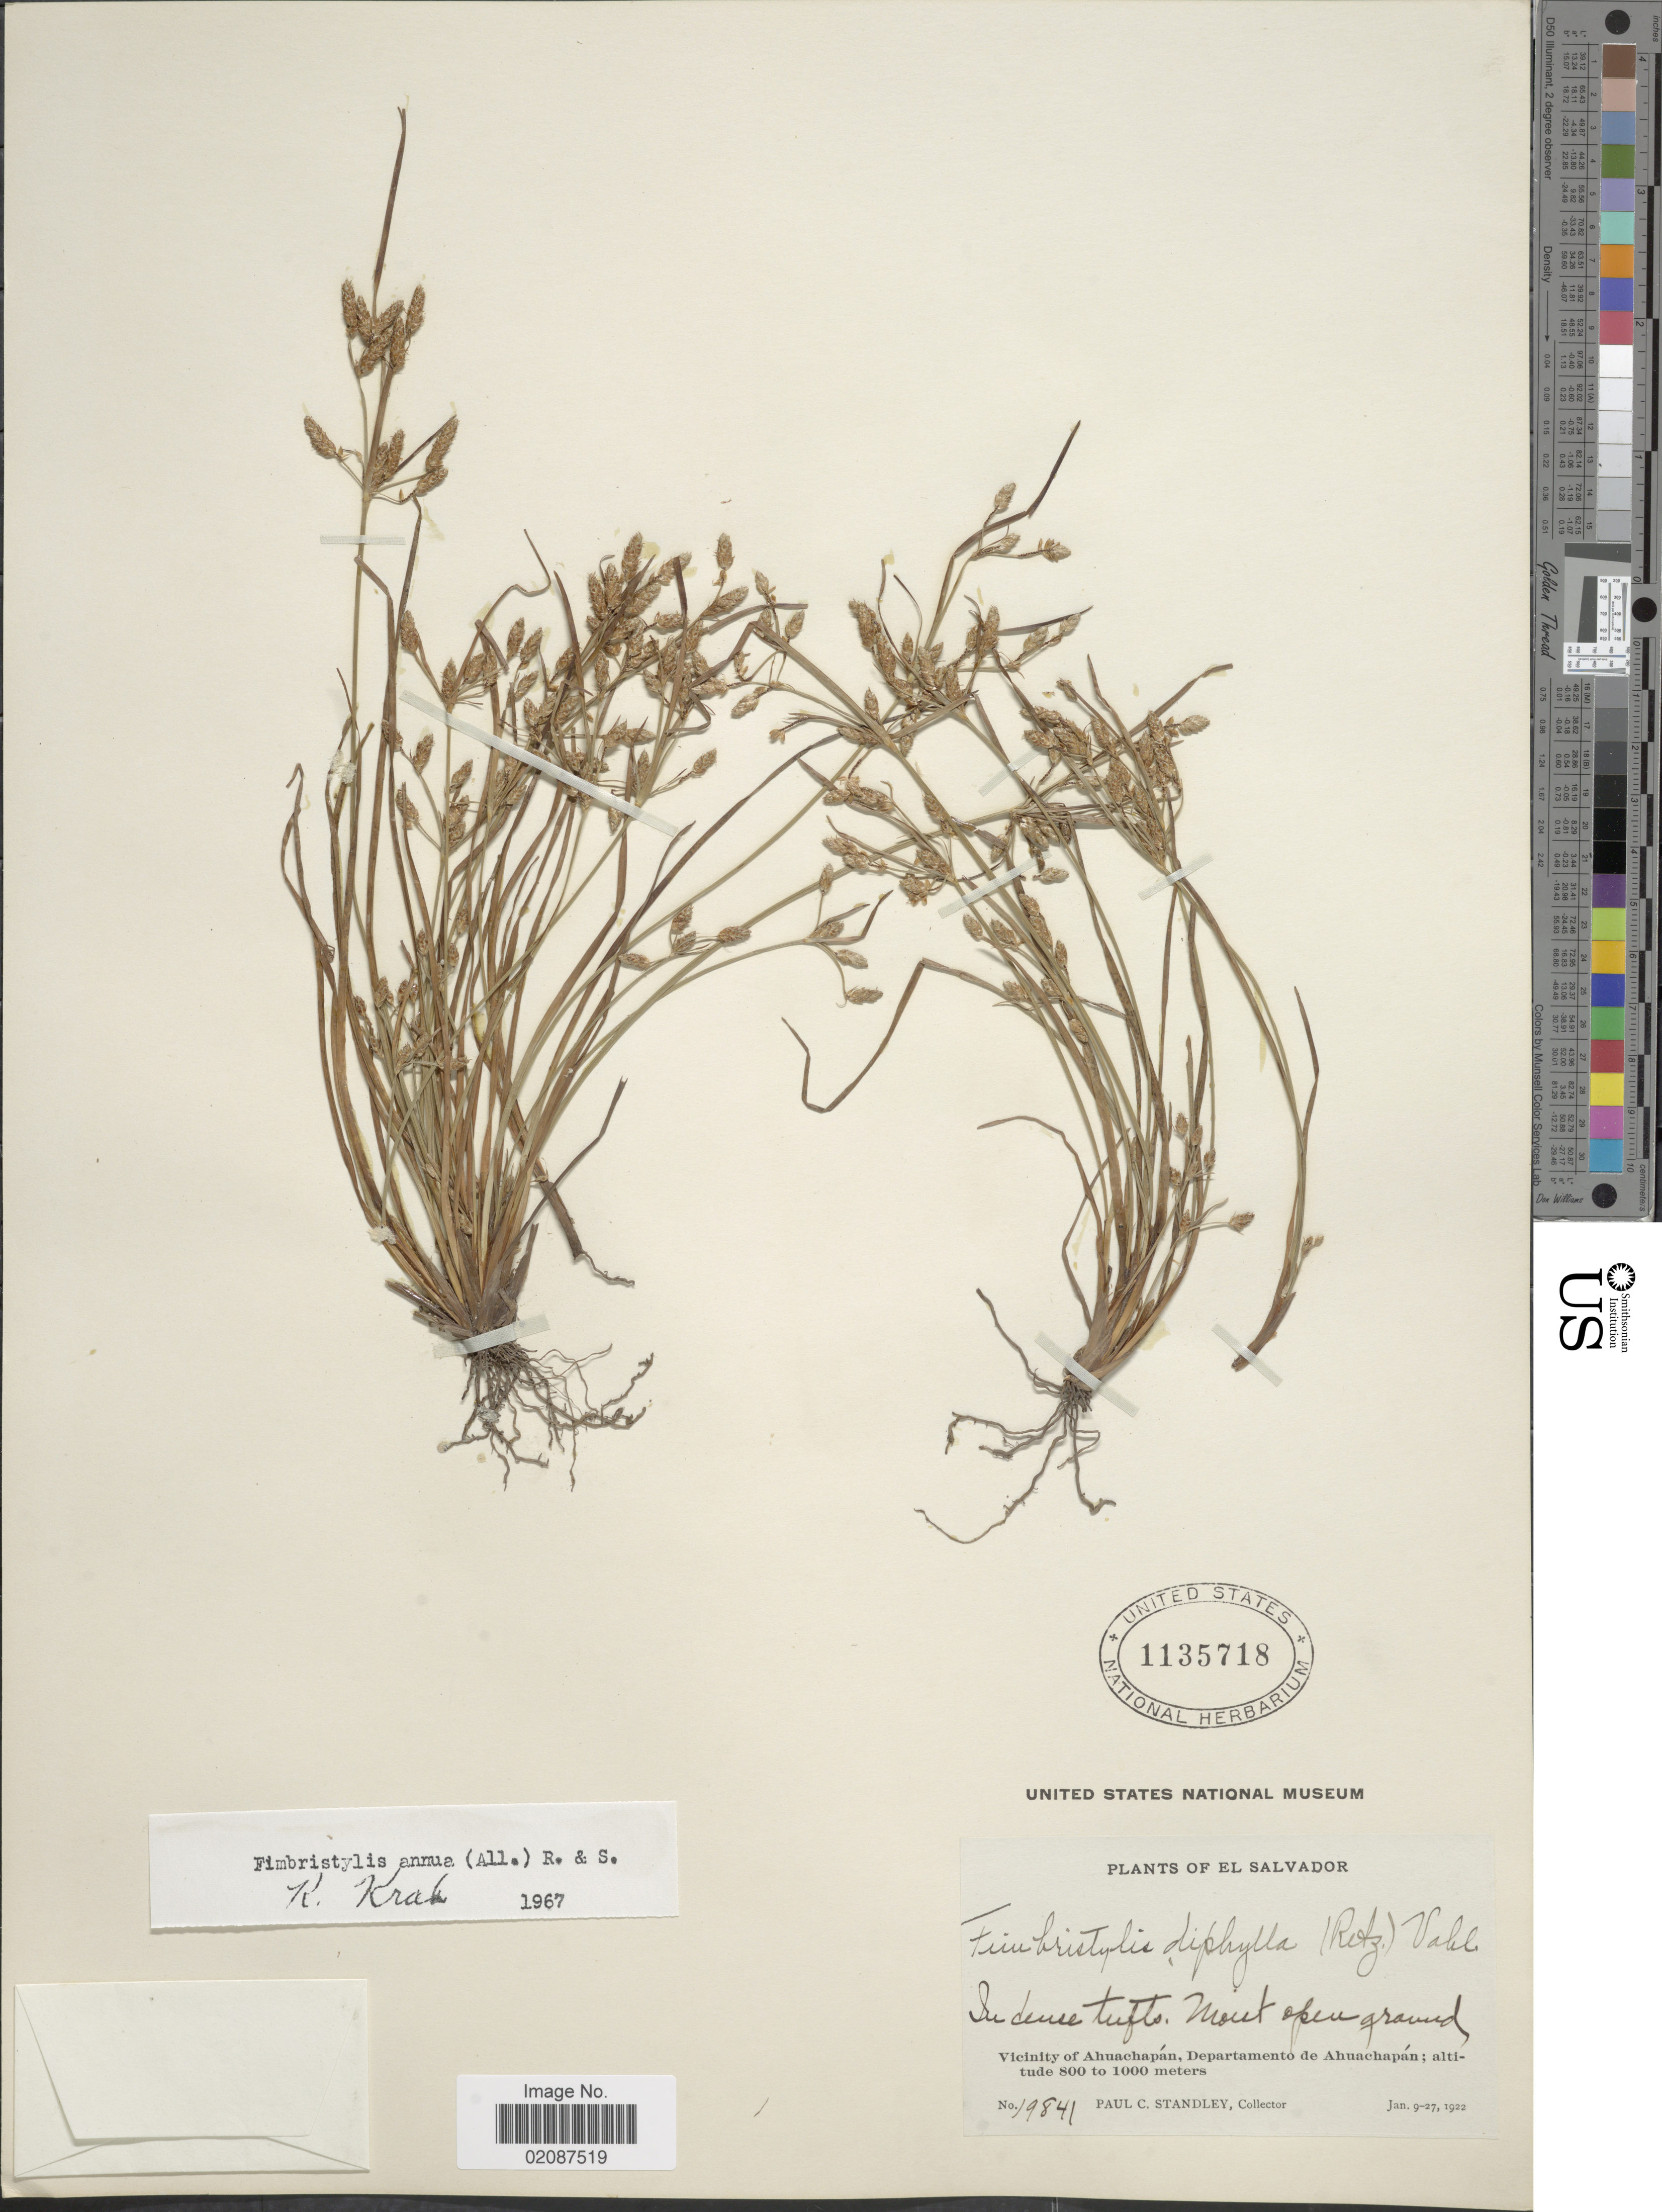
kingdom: Plantae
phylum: Tracheophyta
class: Liliopsida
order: Poales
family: Cyperaceae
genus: Fimbristylis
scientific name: Fimbristylis annua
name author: (All.) Roem. & Schult.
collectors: P. C. Standley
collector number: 19841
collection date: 1922-01-09/1922-01-27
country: El Salvador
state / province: Ahuachapan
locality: Vicinity of Ahuachapan, Departamento de Ahuachapan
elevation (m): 800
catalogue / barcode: US 1135718